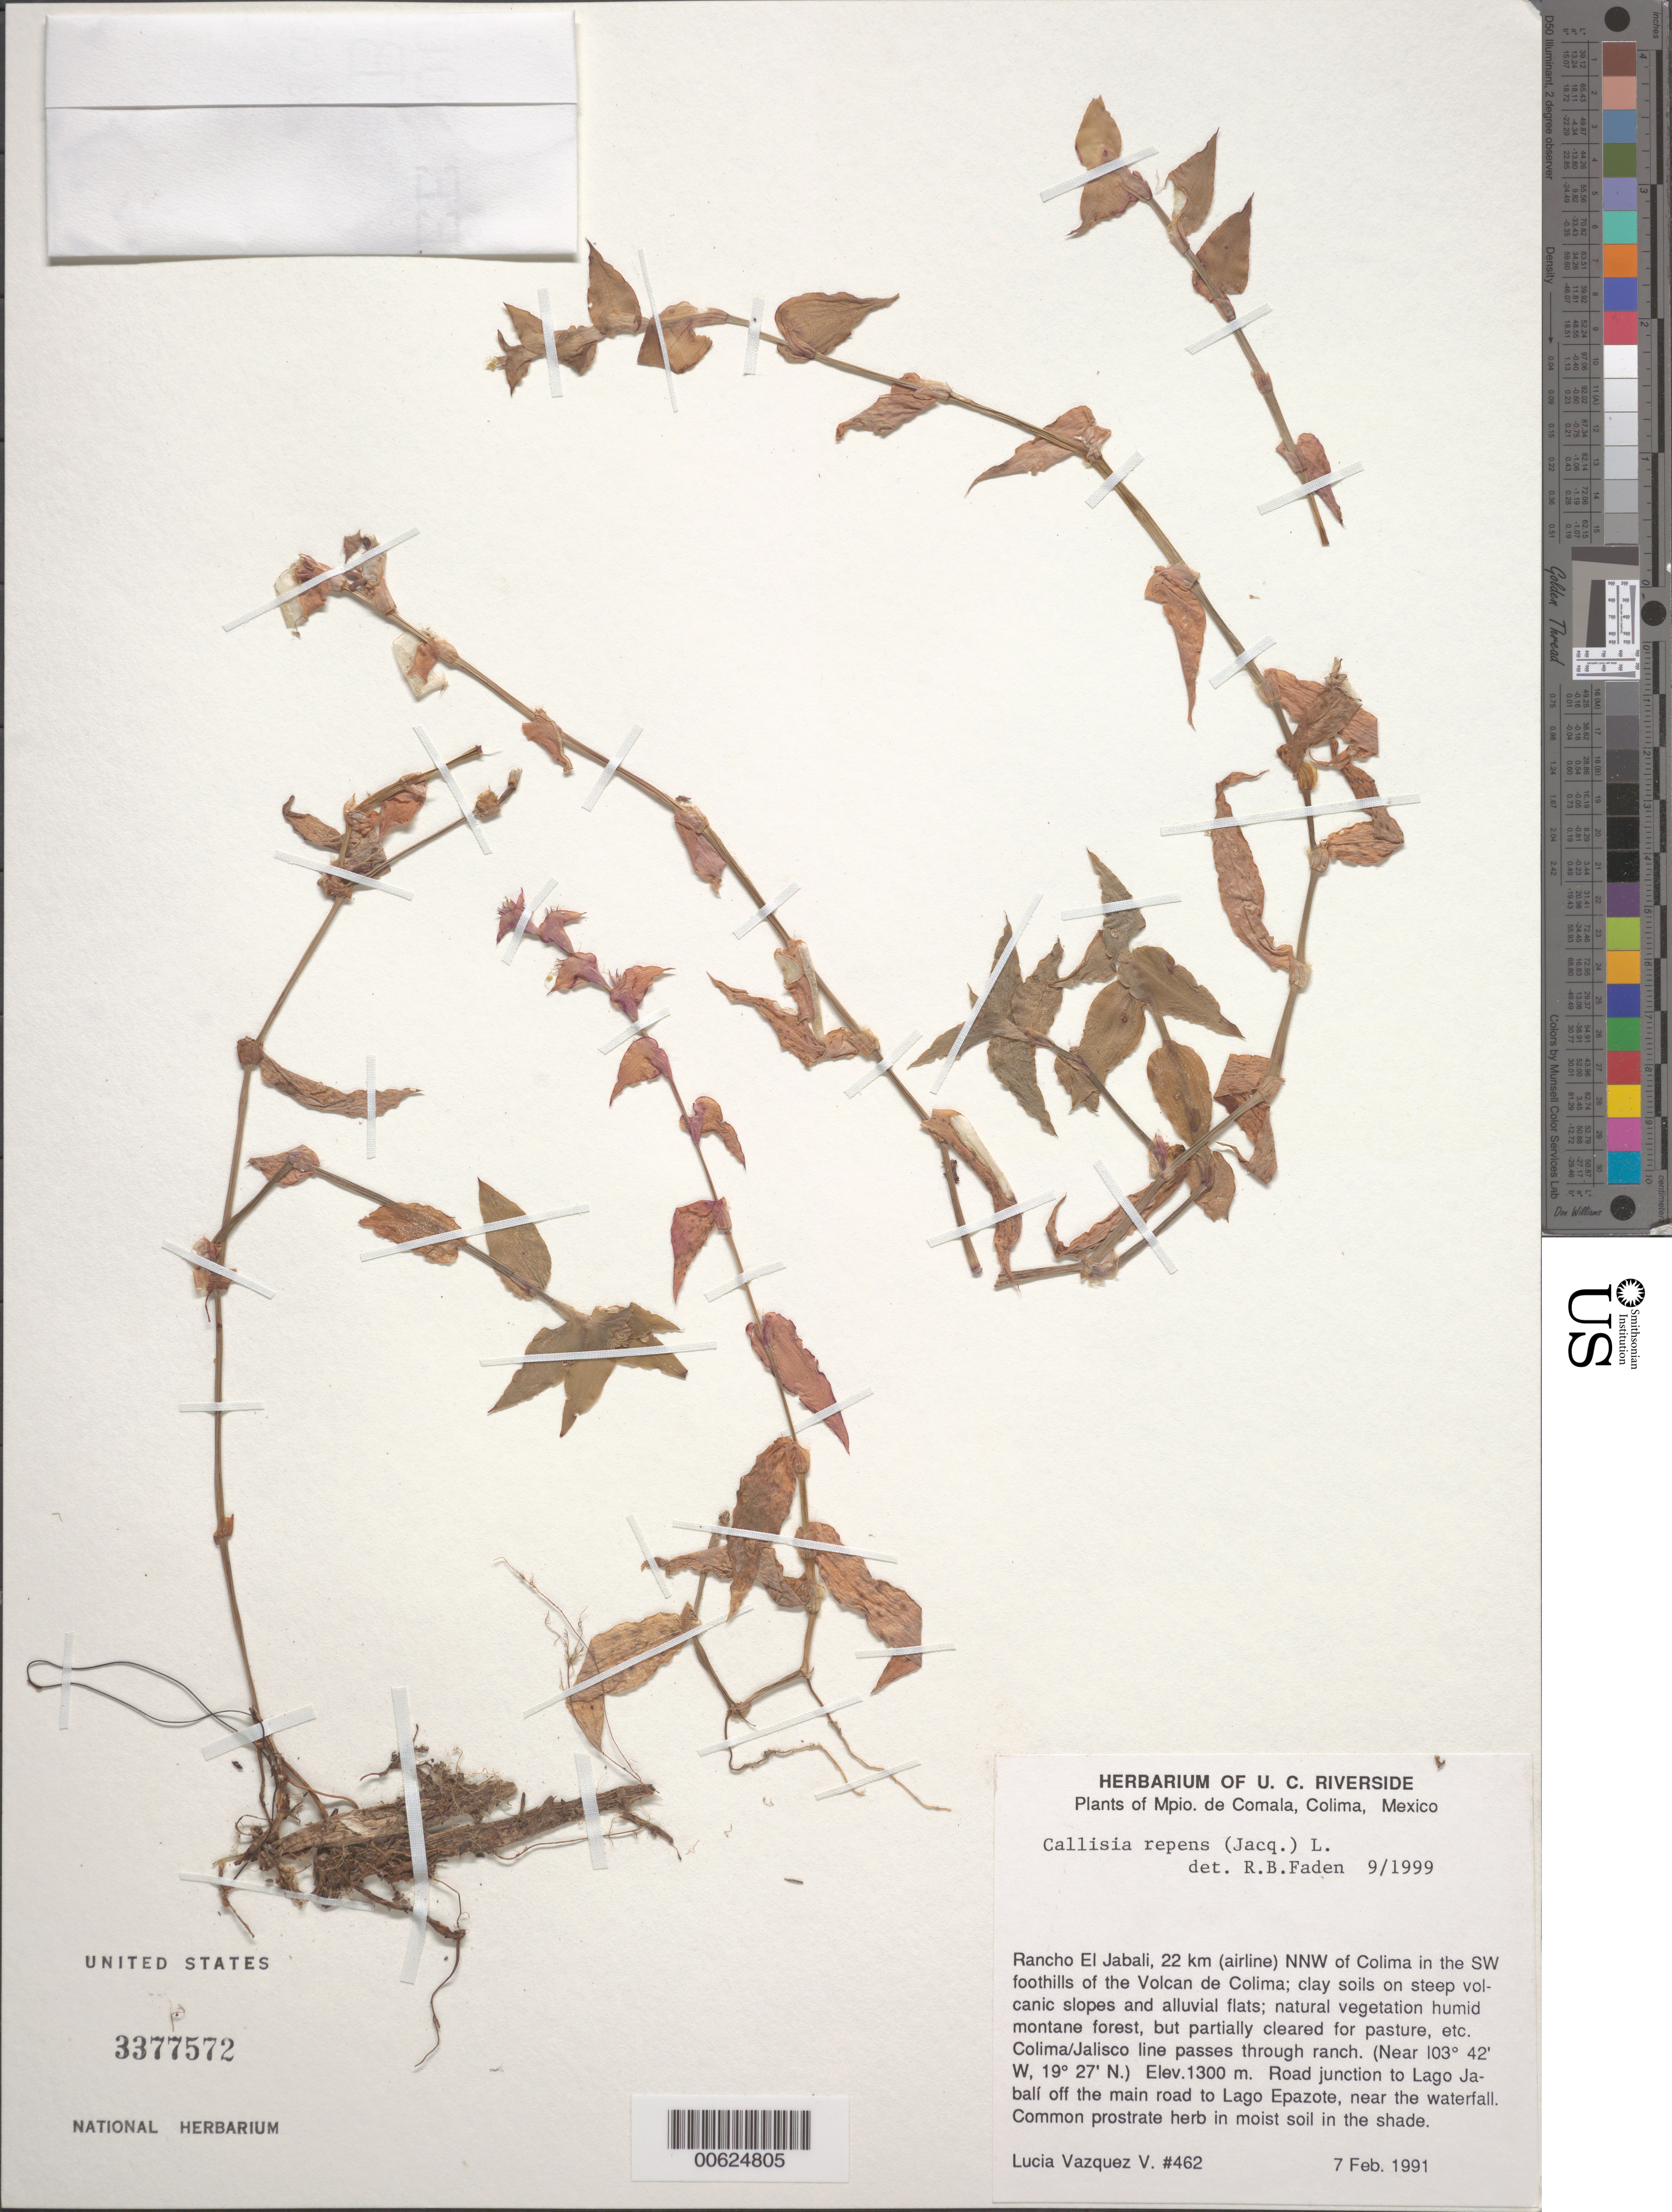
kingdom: Plantae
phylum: Tracheophyta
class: Liliopsida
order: Commelinales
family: Commelinaceae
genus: Callisia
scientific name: Callisia repens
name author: (Jacq.) L.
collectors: L. Valquez-v.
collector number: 462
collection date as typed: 07 Feb 1991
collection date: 1991-02-07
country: Mexico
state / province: Colima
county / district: Comala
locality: Rancho El Jabali, NNW of Colima in the SW foothills of the Volcan de Colima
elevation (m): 1300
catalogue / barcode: US 3377572